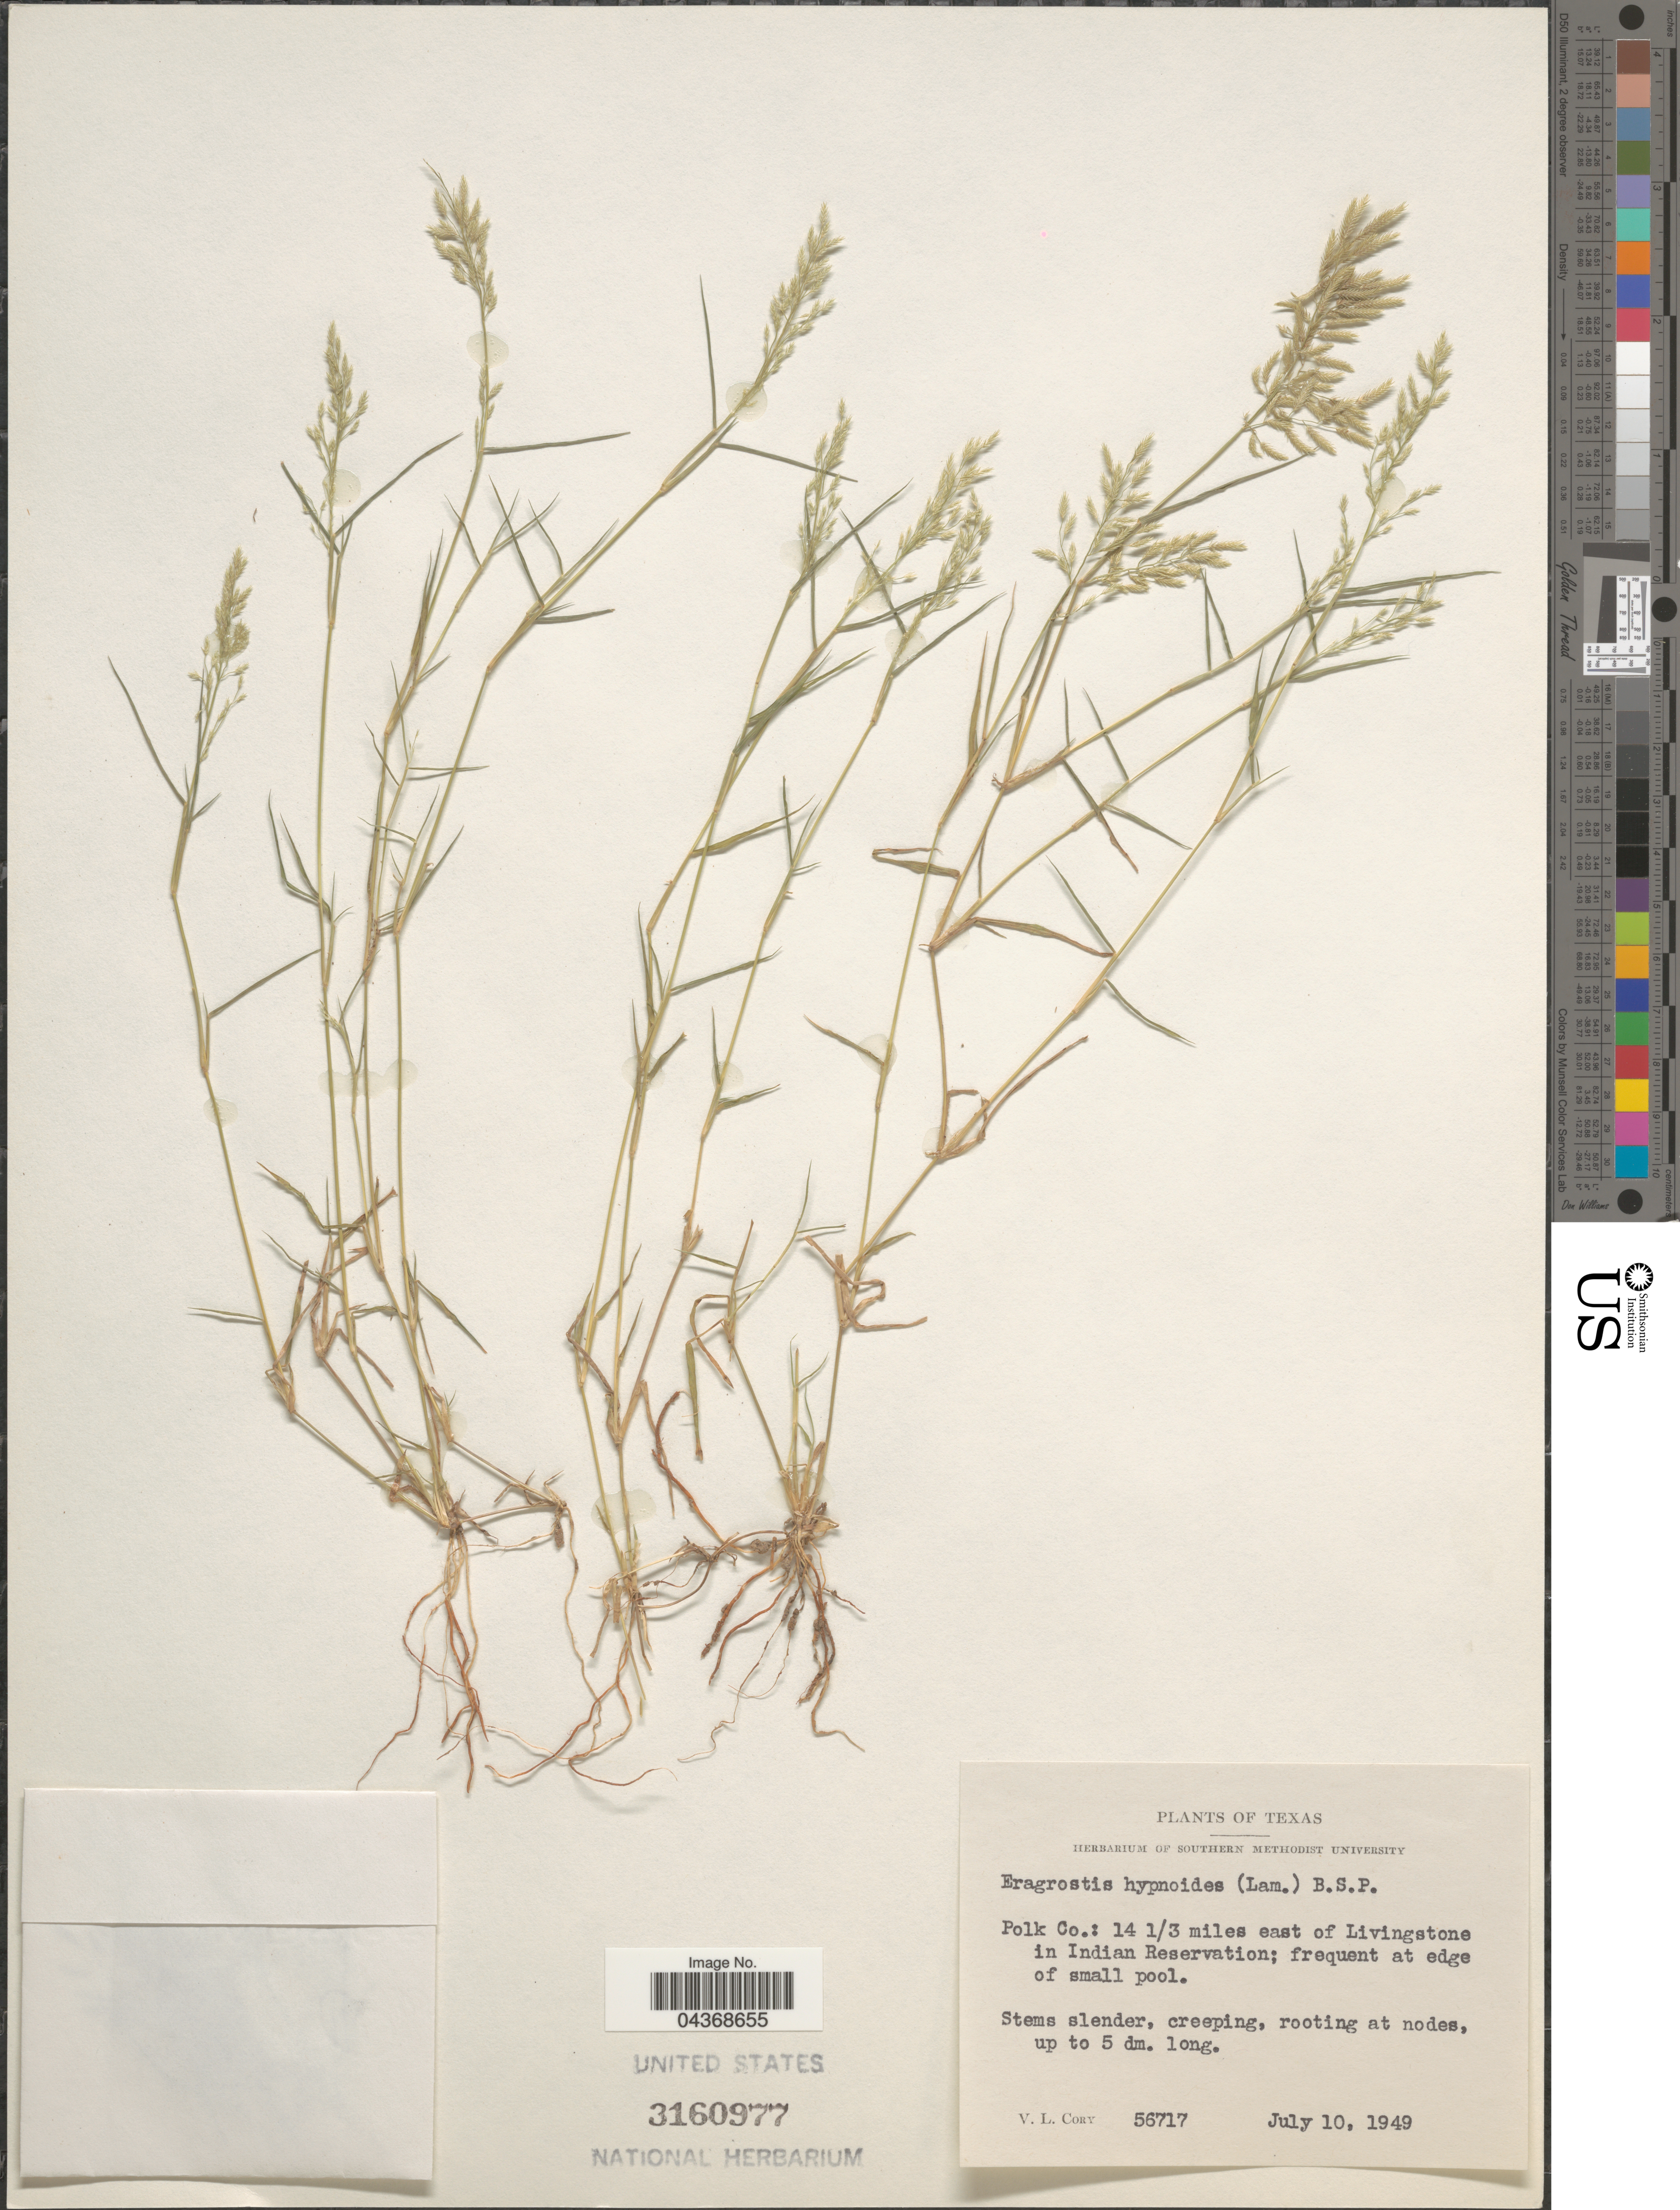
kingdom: Plantae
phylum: Tracheophyta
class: Liliopsida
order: Poales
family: Poaceae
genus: Eragrostis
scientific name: Eragrostis hypnoides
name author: (Lam.) Britton, Stearns & Poggenb.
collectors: V. Cory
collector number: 56717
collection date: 1949-07-10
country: United States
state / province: Texas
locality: Polk Co.: 14 1/3 miles east of Livingstone in Indian Reservation.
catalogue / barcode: US 3160977